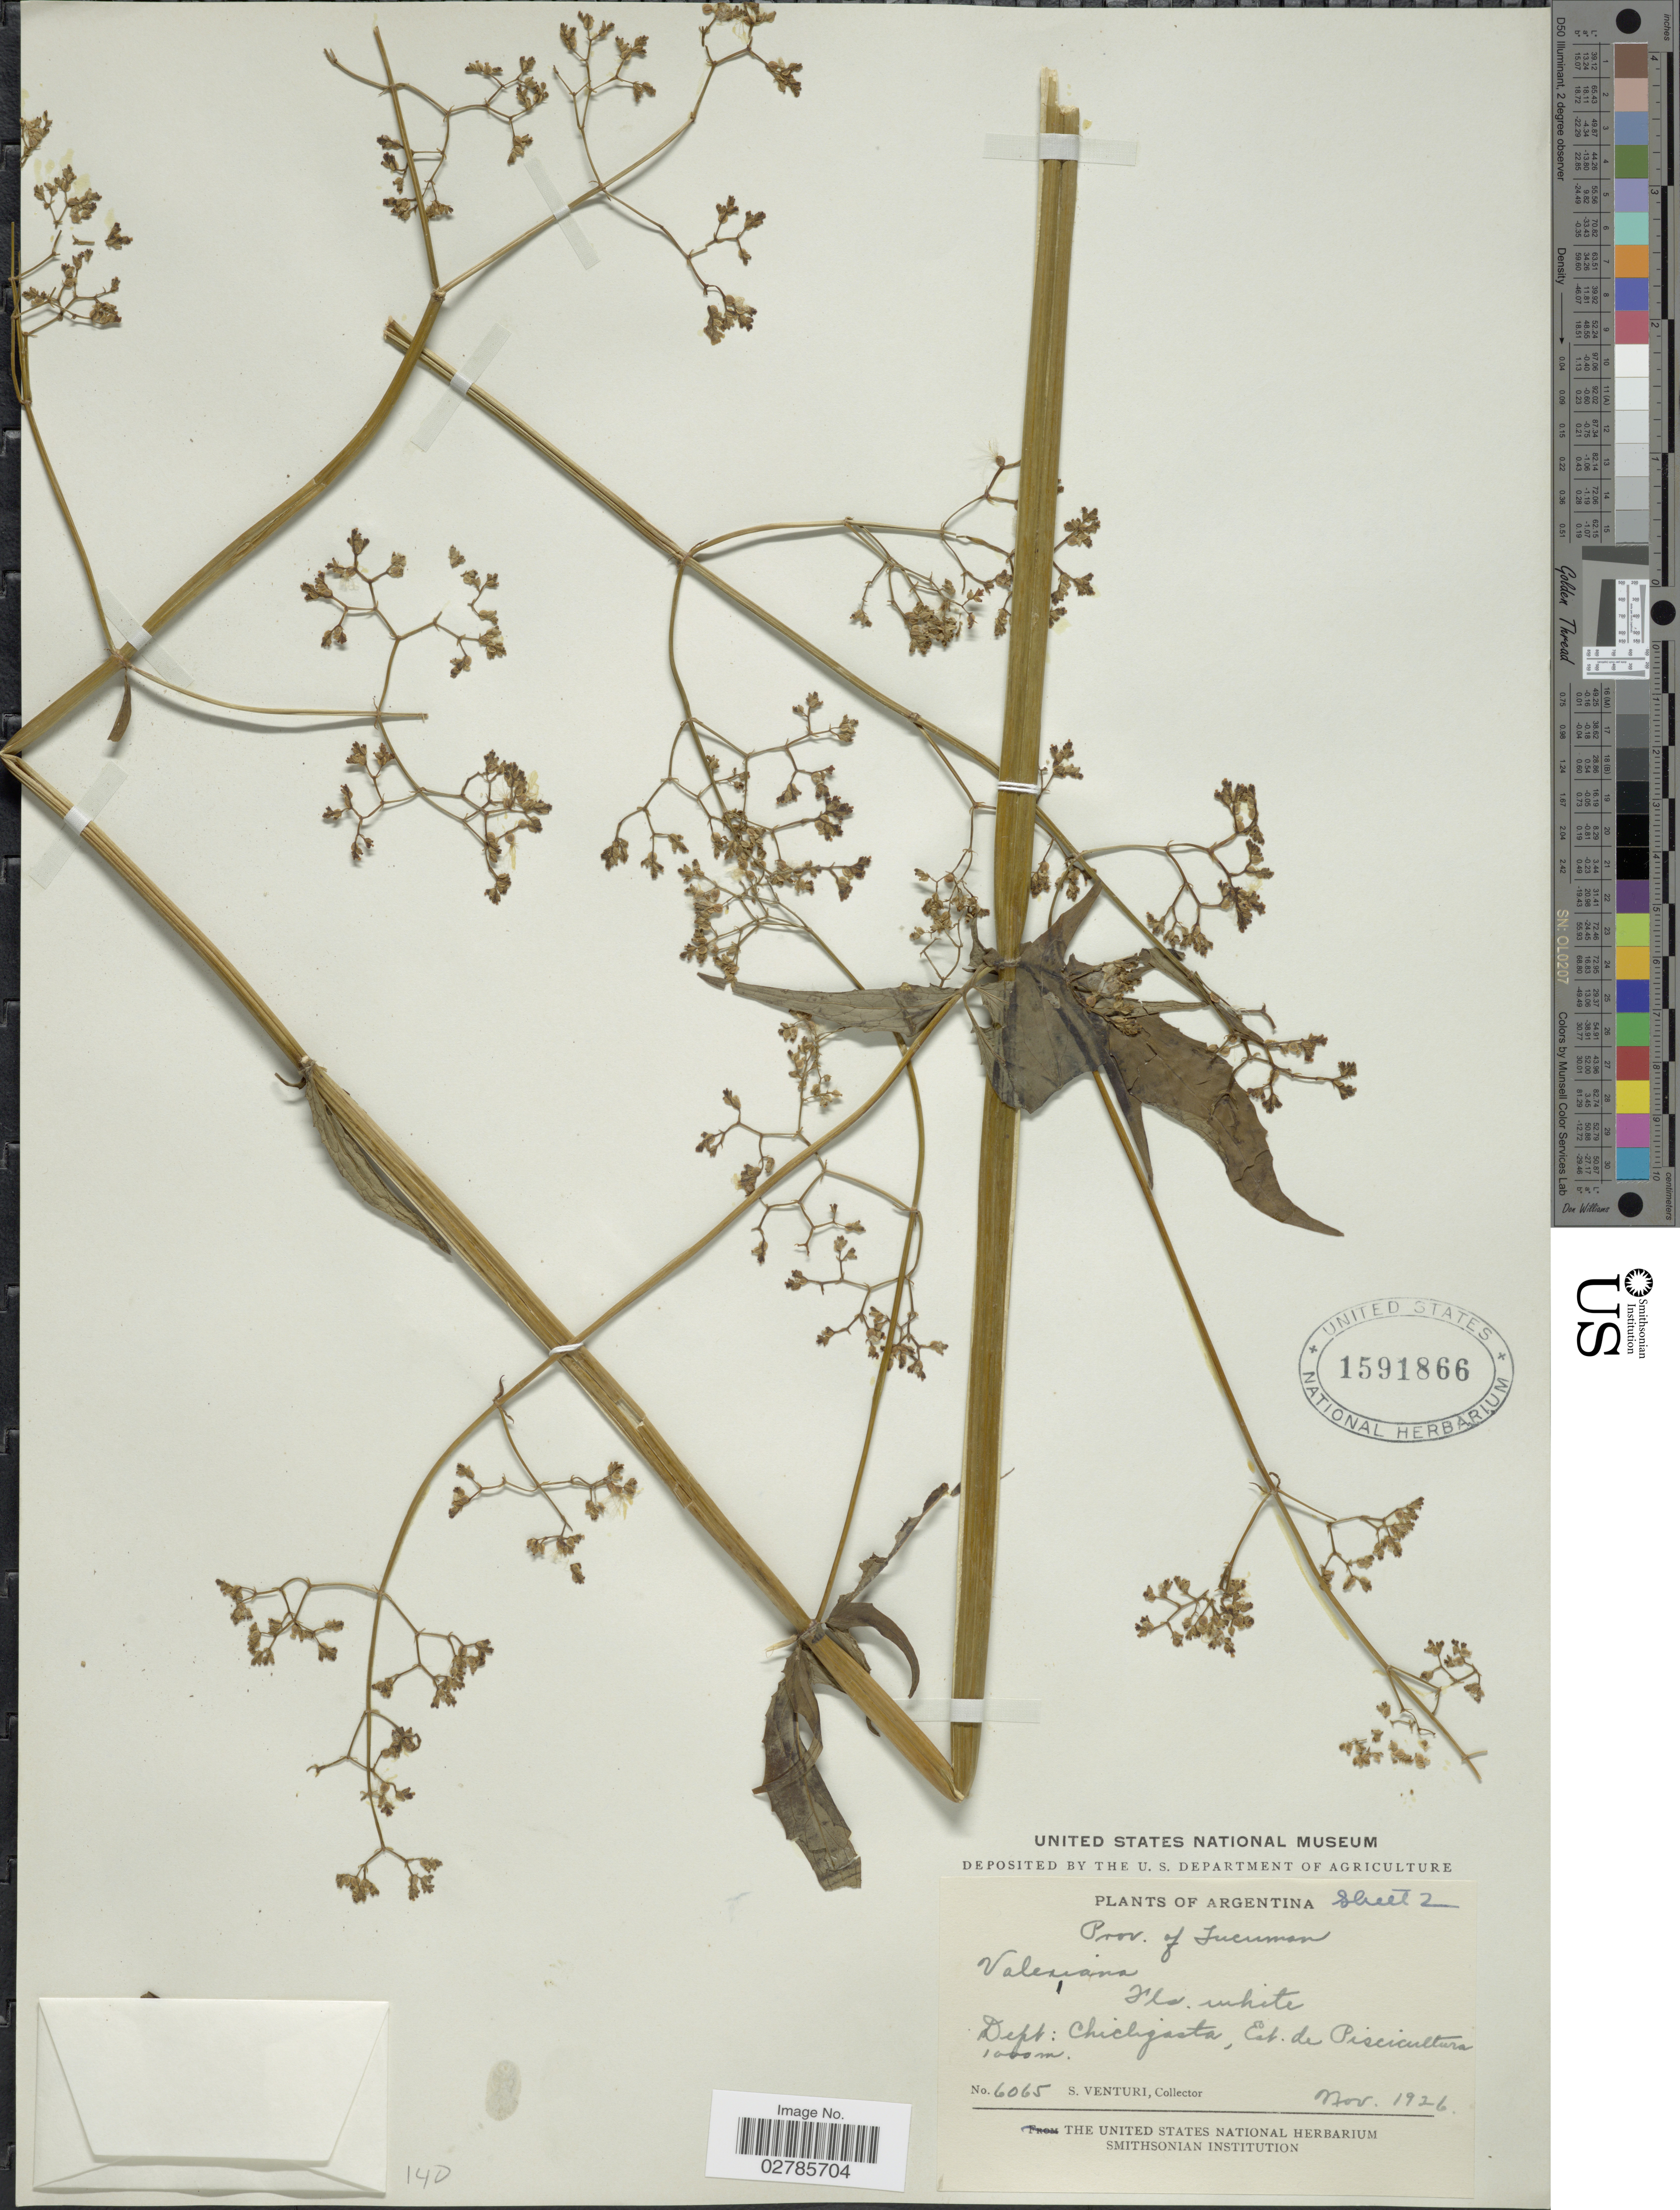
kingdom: Plantae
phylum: Tracheophyta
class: Magnoliopsida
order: Dipsacales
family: Caprifoliaceae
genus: Valeriana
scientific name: Valeriana sp.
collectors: S. Venturi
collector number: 6065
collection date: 1926-11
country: Argentina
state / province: Tucuman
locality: Dept: Chicligasta, Est. de Piscicultura.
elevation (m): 1000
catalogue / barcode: US 1591866